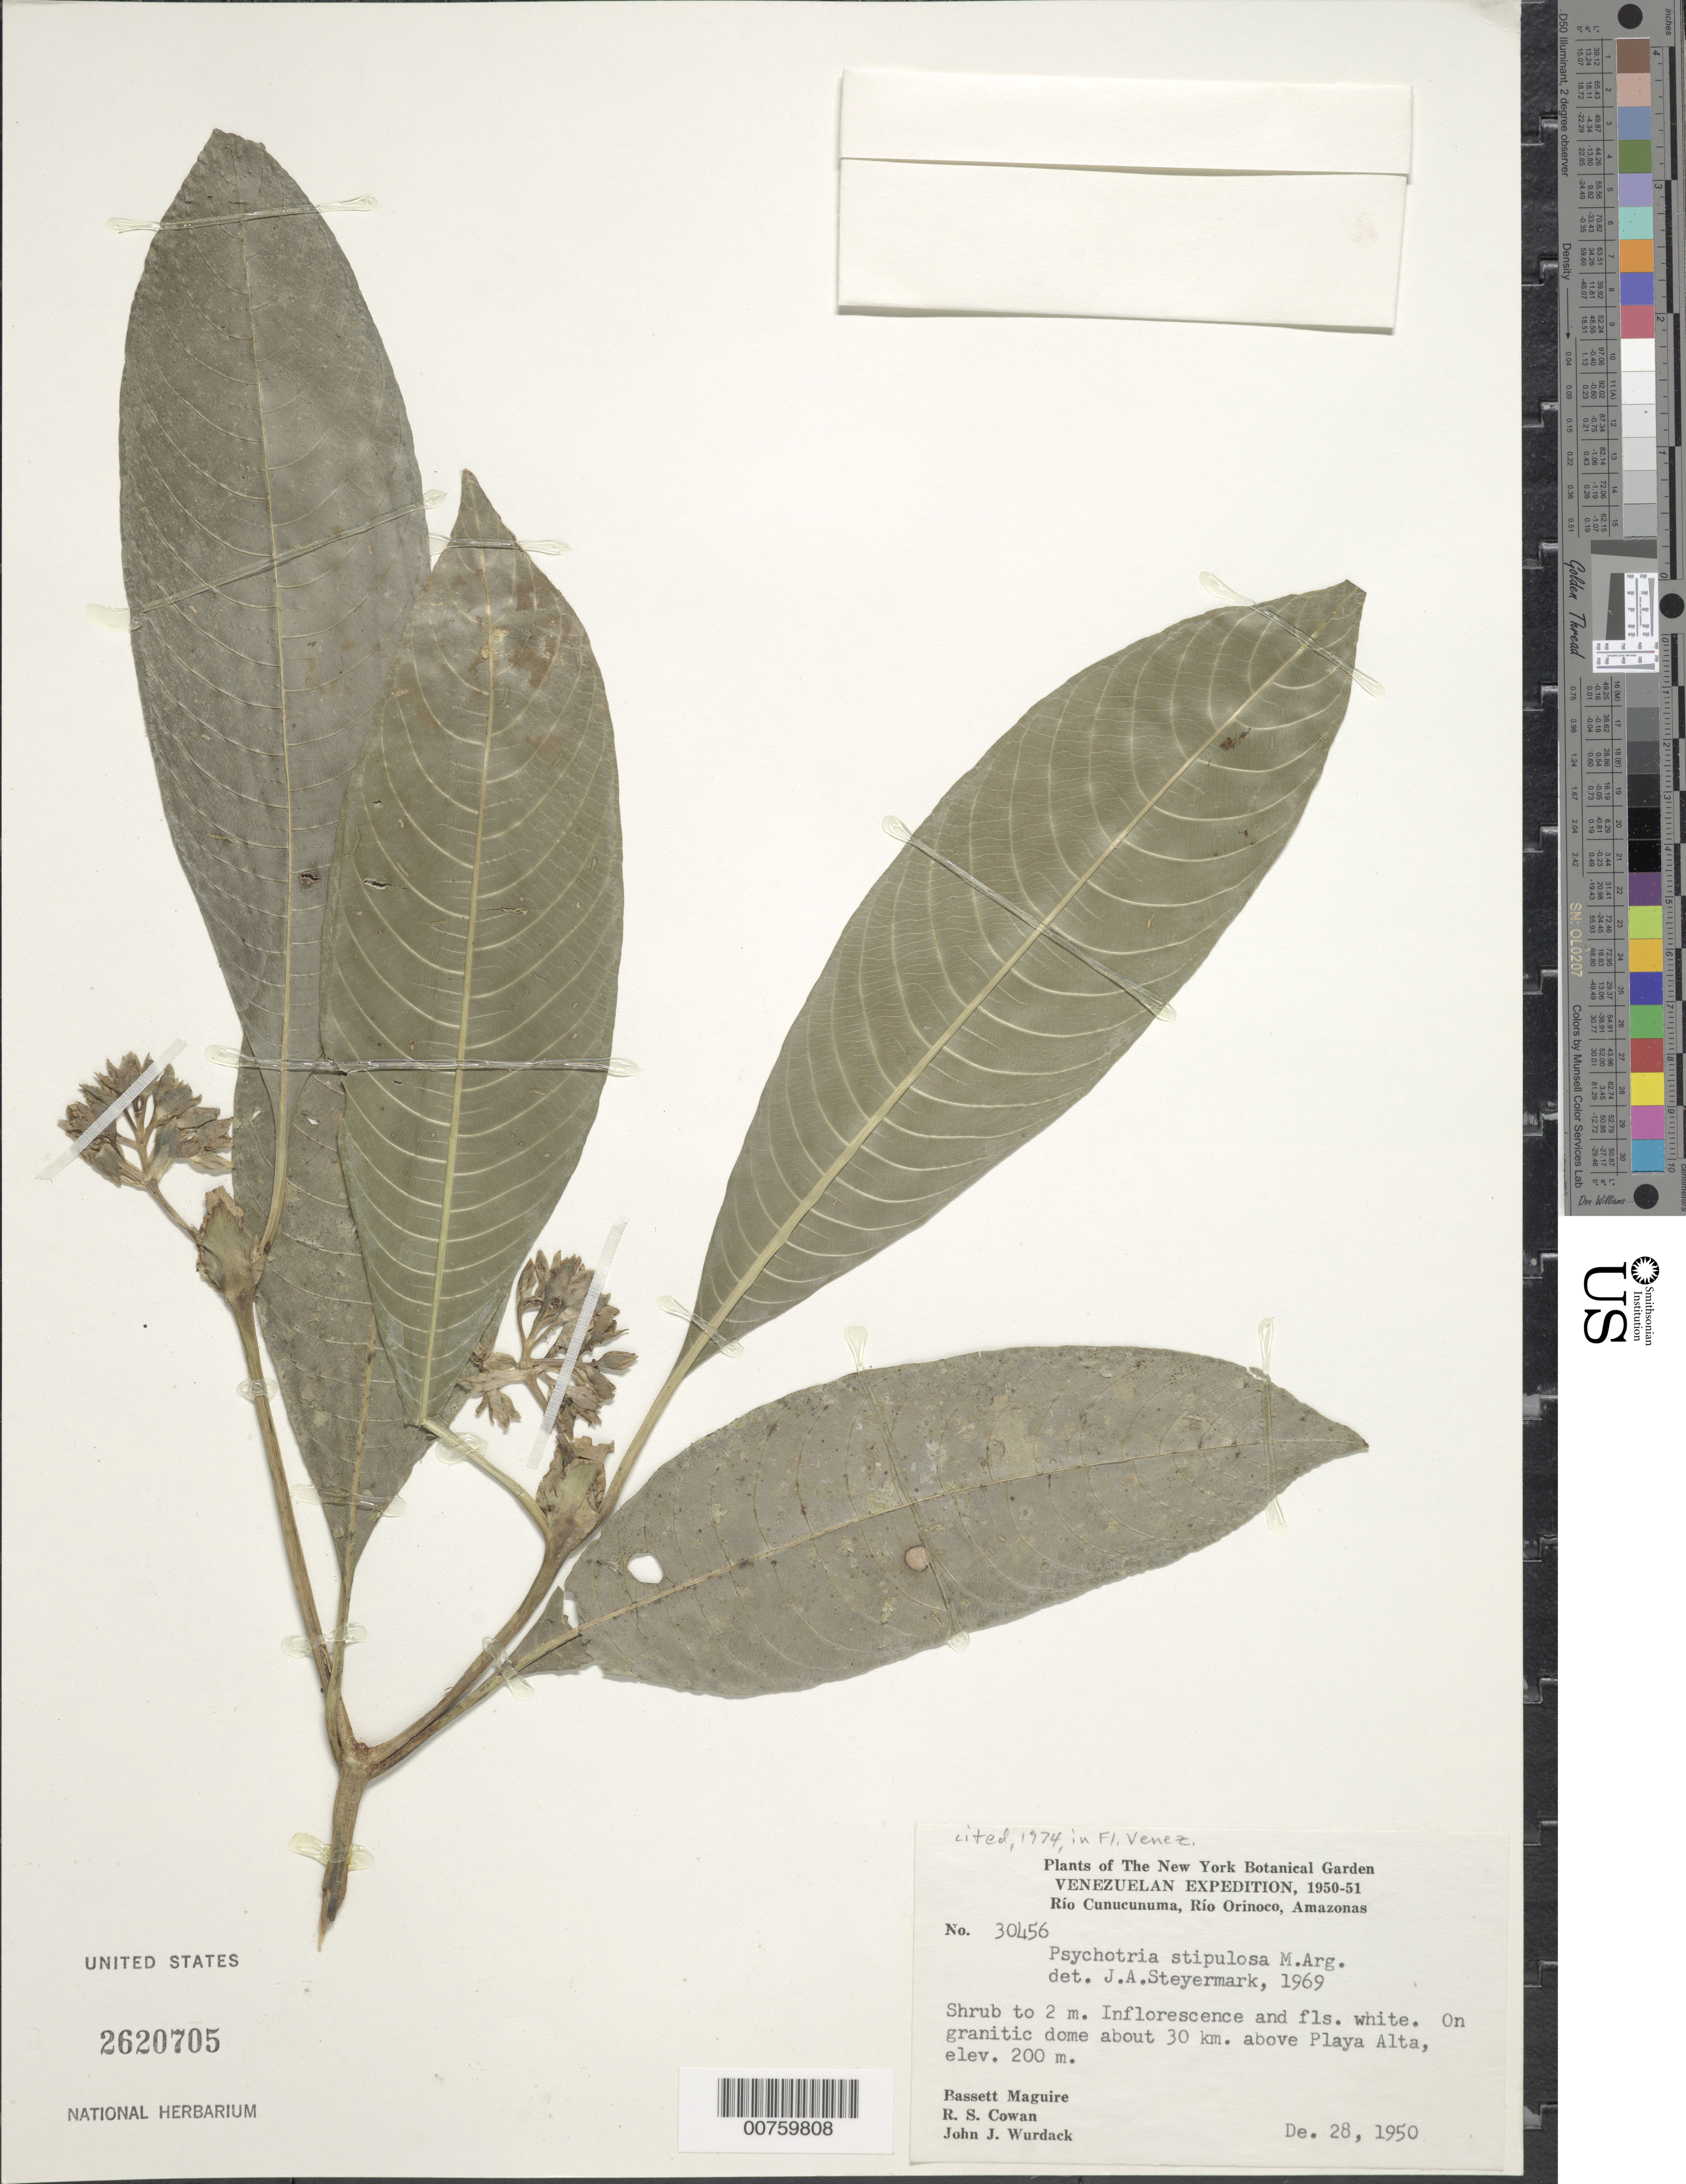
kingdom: Plantae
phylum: Tracheophyta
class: Magnoliopsida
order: Gentianales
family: Rubiaceae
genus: Psychotria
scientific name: Psychotria stipulosa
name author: Müll. Arg.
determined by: Steyermark, Julian A., (VEN)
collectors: B. Maguire, R. S. Cowan & J. J. Wurdack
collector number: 30456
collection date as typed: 28-Dec-50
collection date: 1950-12-28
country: Venezuela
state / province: Amazonas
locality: Monadnock, 20 mi. above Playa Alta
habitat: Granitic dome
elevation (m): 200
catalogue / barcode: US 2620705